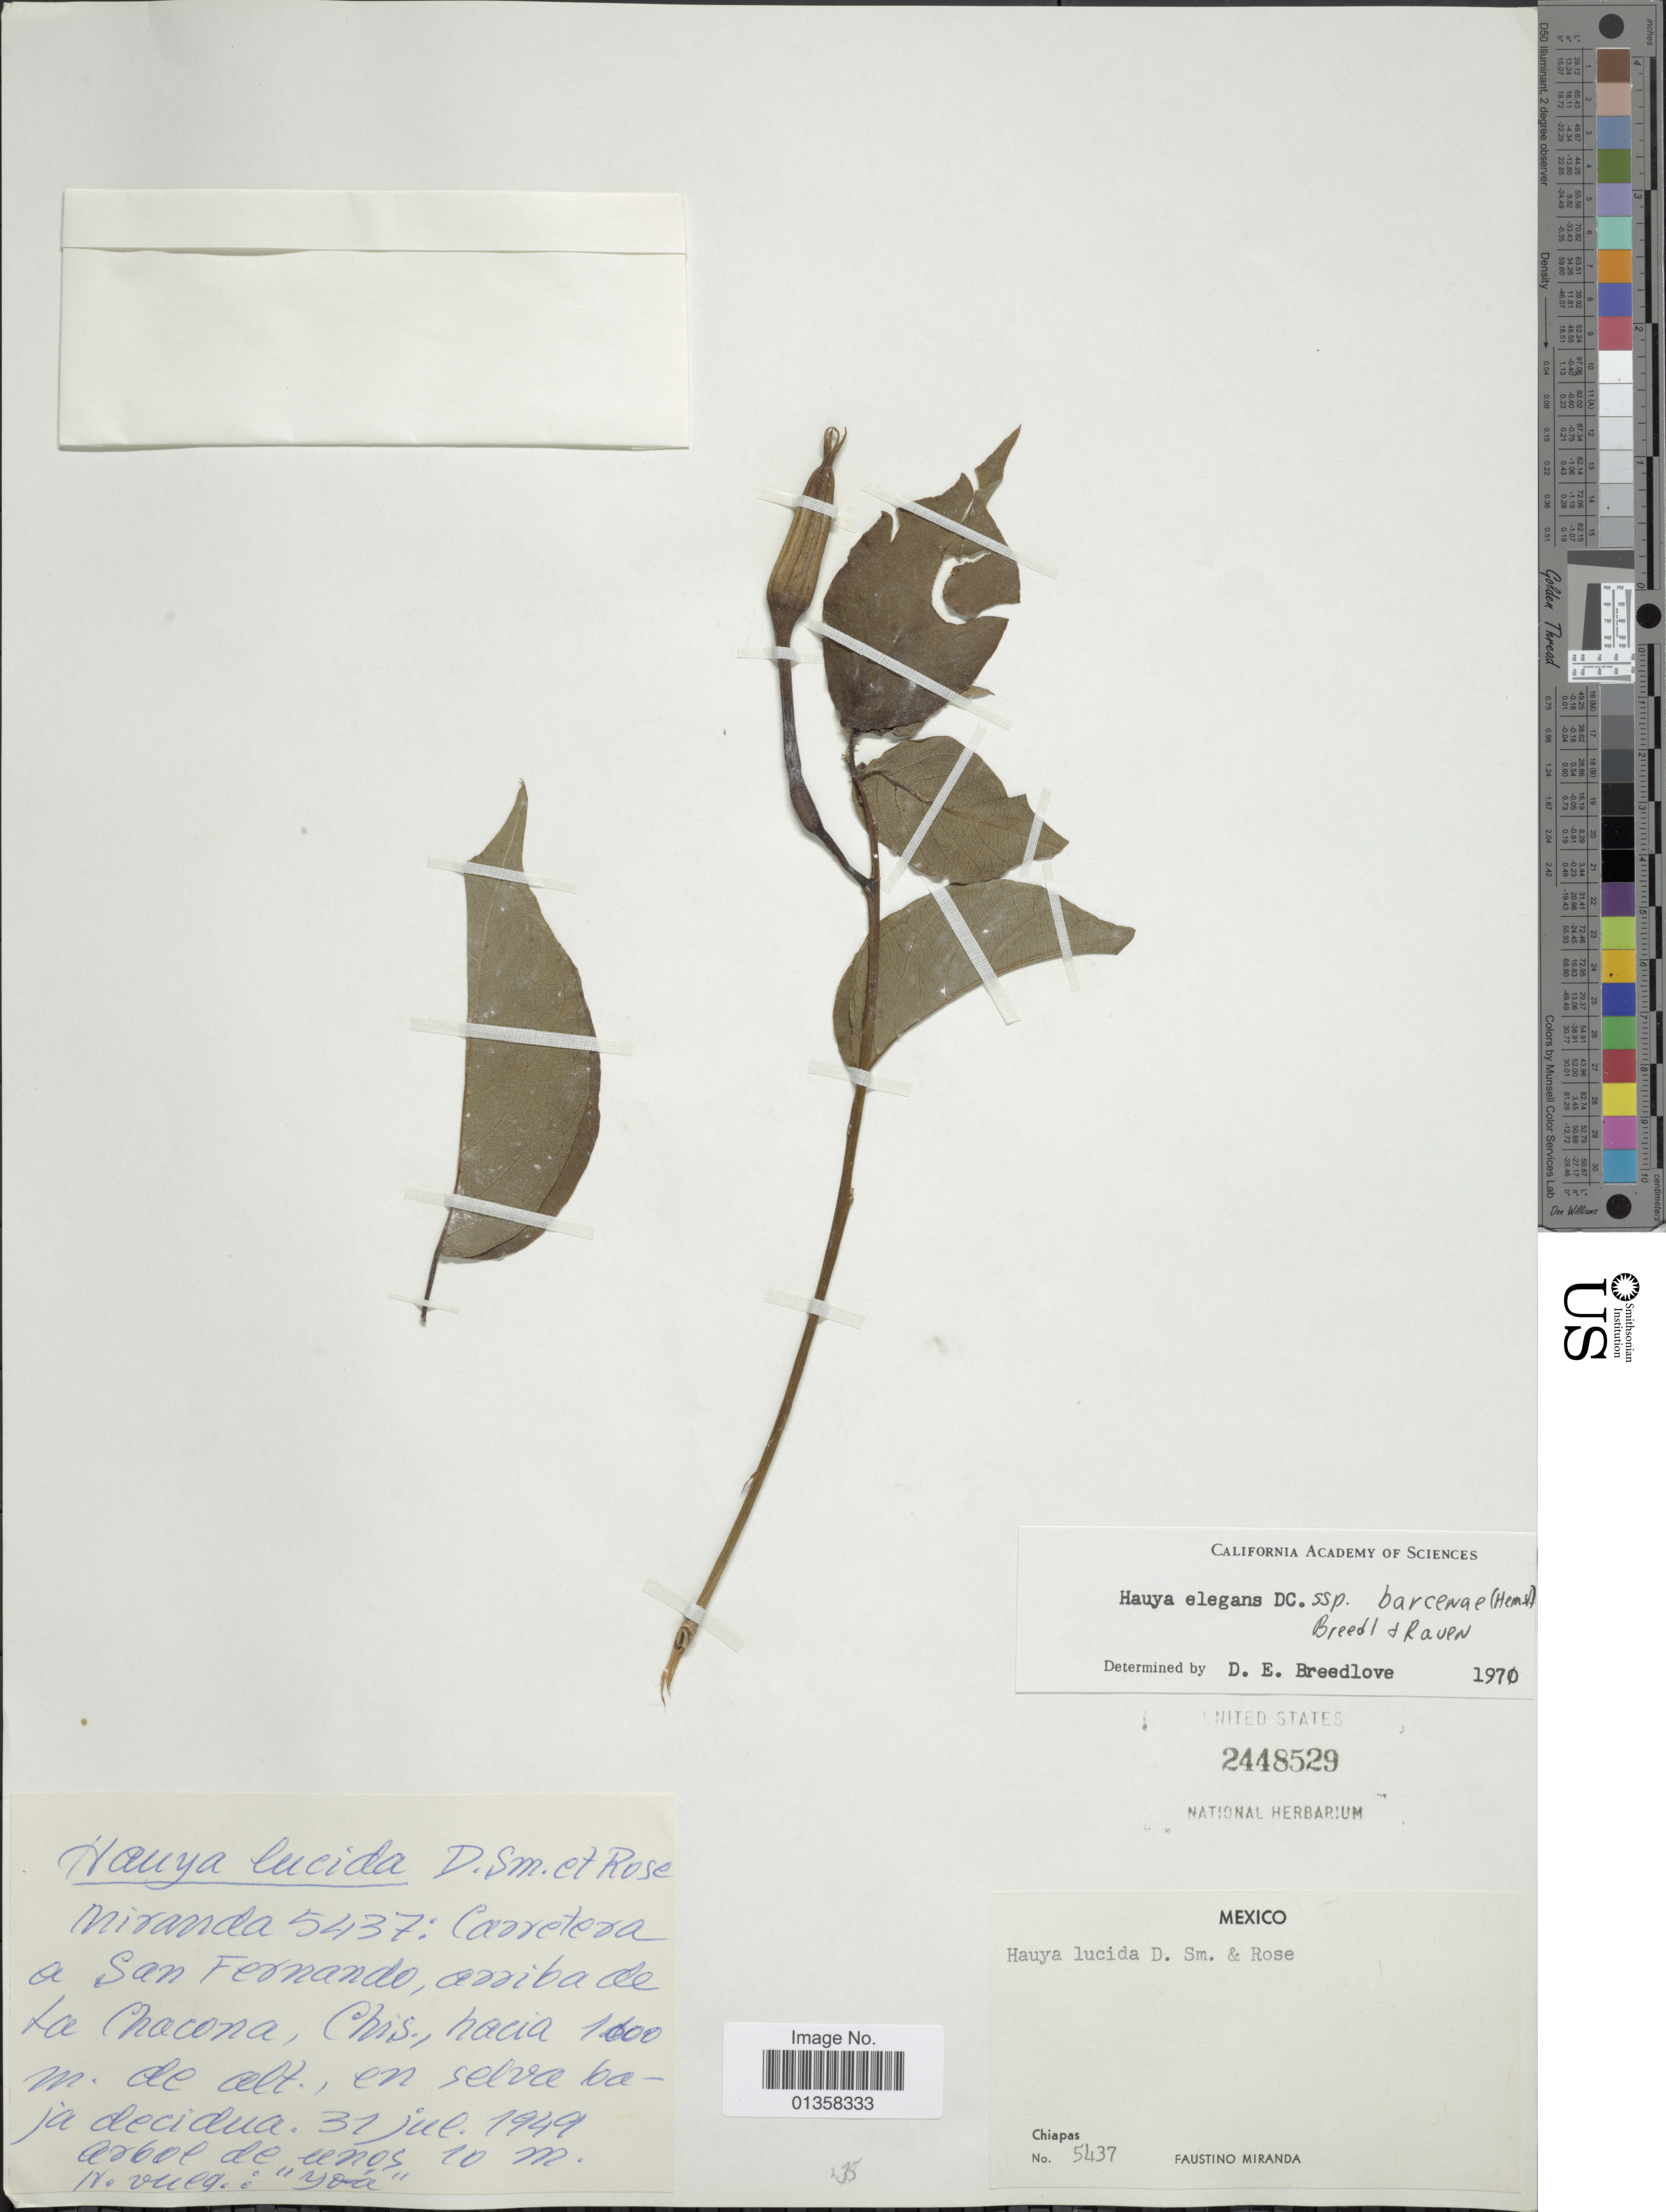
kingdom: Plantae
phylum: Tracheophyta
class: Magnoliopsida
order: Myrtales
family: Onagraceae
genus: Hauya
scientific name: Hauya elegans subsp. barcenae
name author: (Hemsl.) P.H. Raven & Breedlove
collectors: F. Miranda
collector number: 5437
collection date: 1949-07-31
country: Mexico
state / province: Chiapas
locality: Carretera a San Fernando, arriba de La Chacona, Chis.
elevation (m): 1600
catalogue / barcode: US 2448529